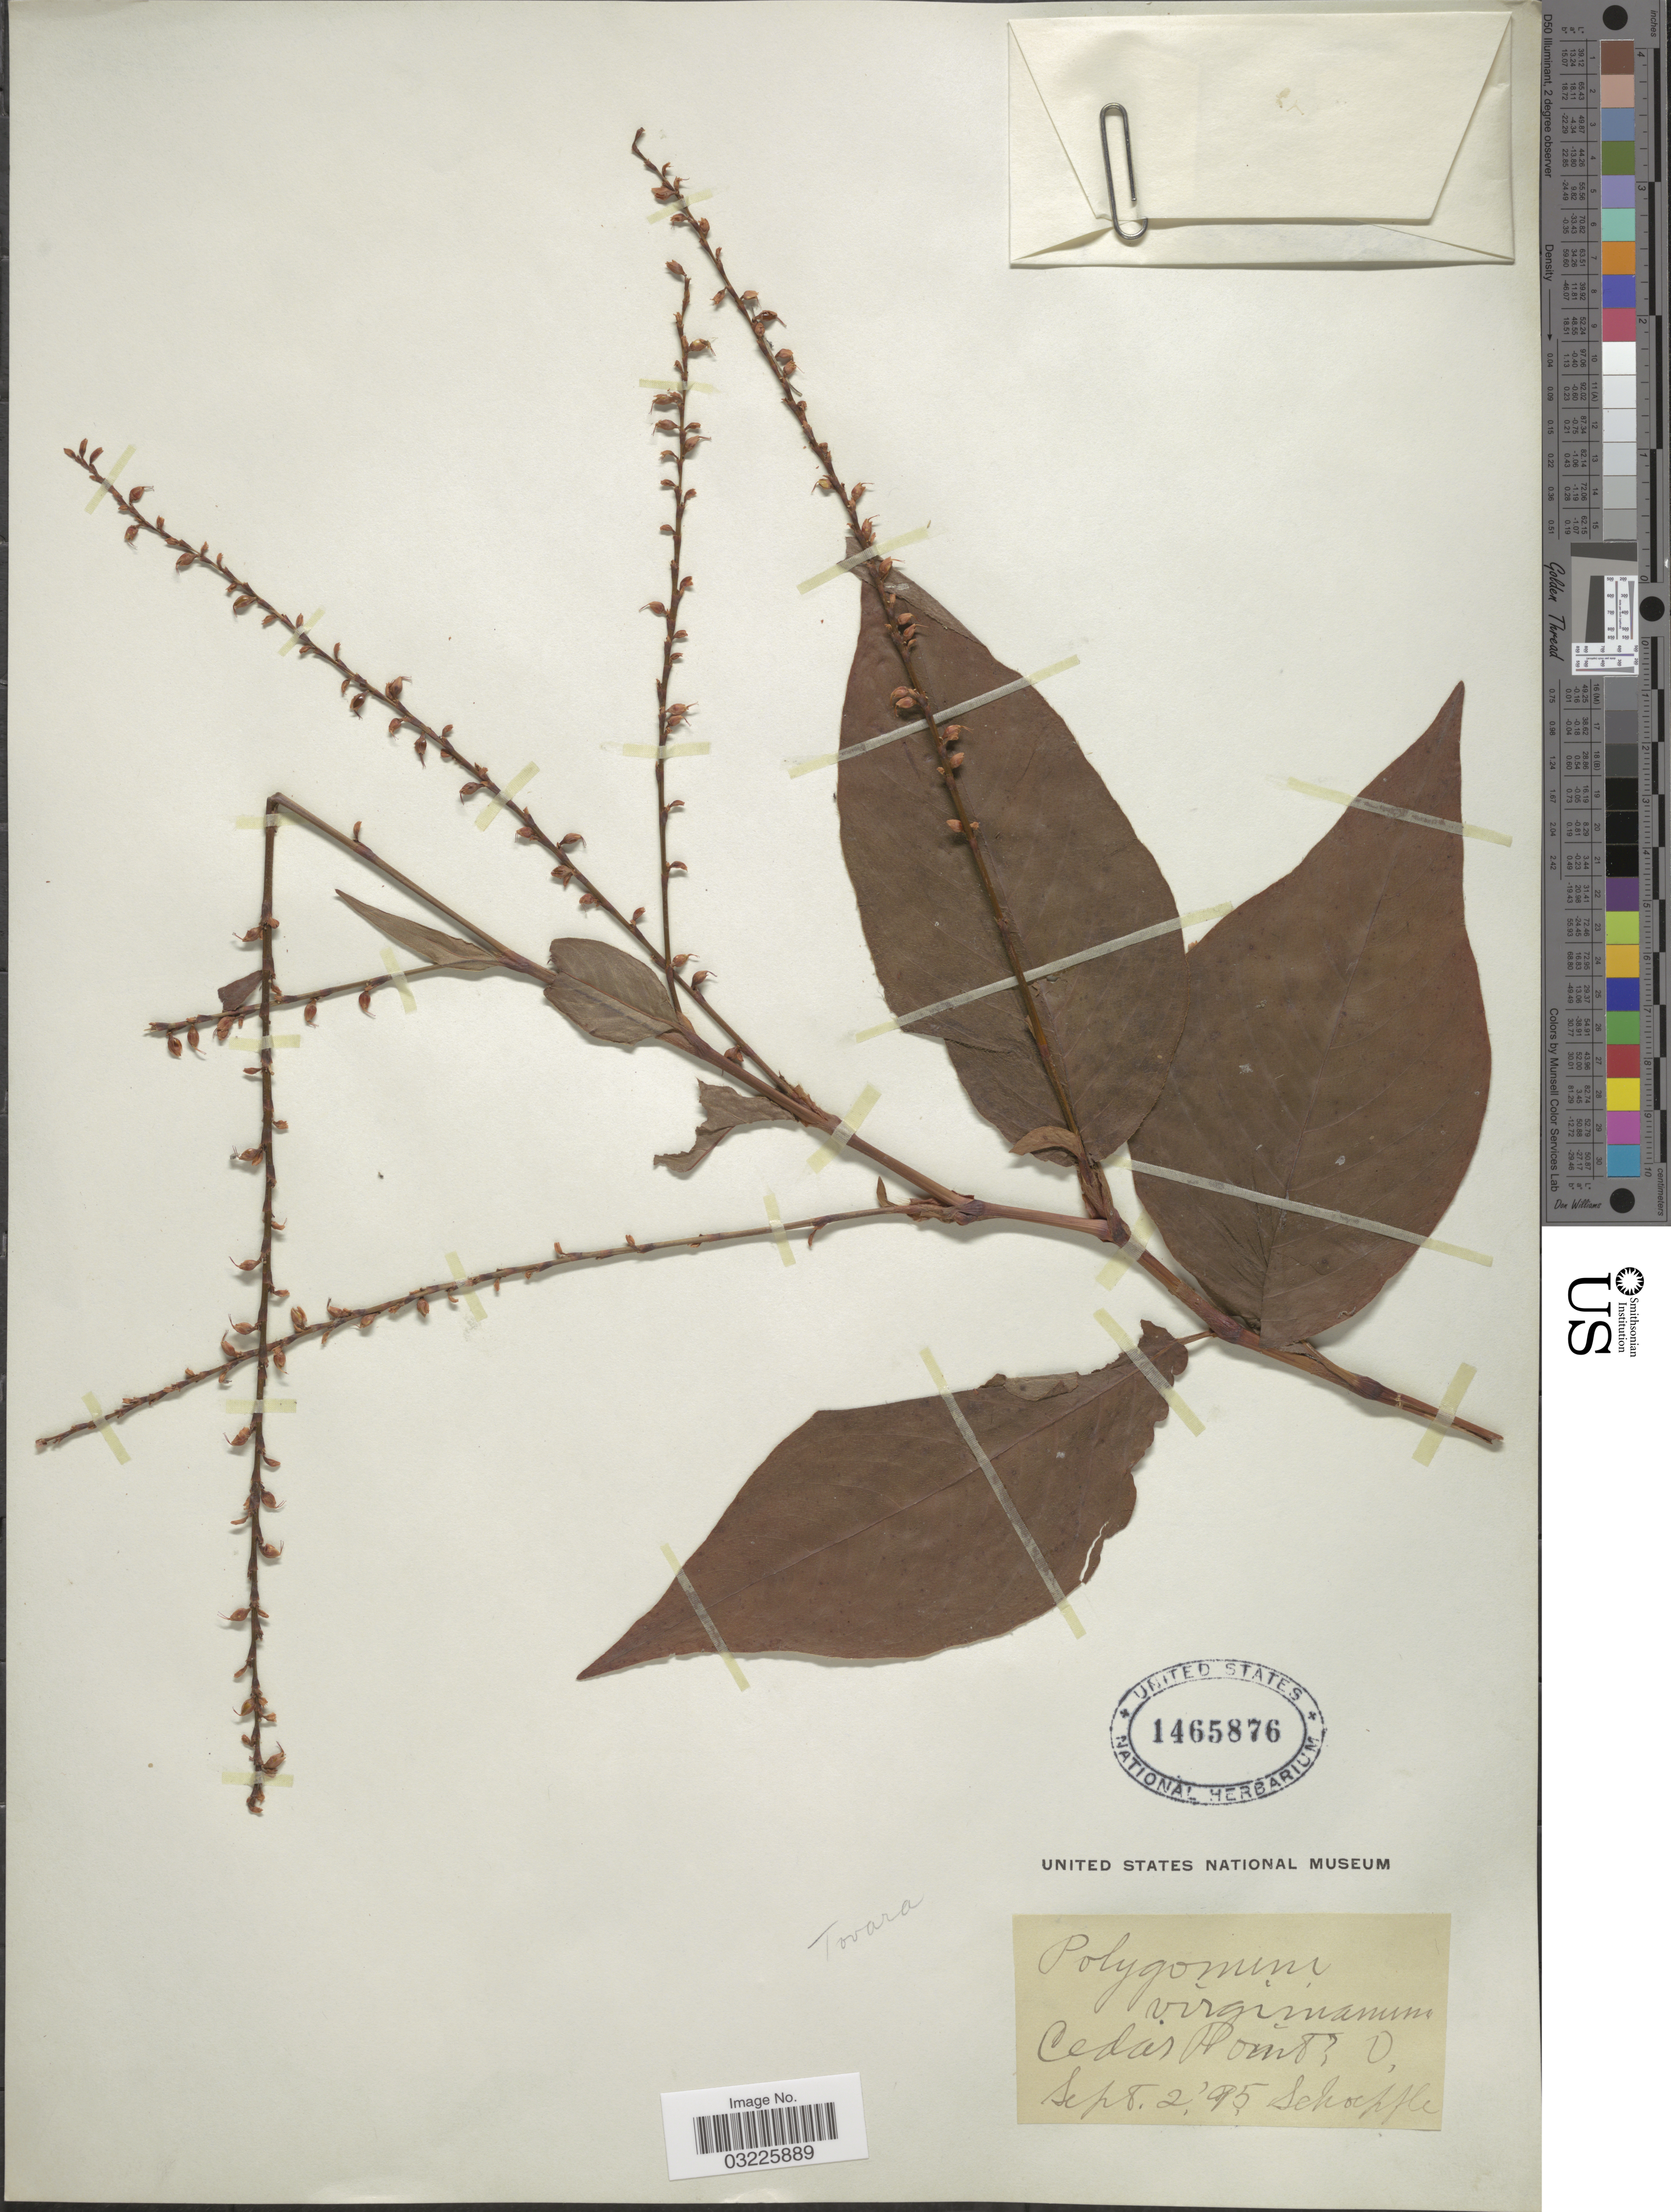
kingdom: Plantae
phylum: Tracheophyta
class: Magnoliopsida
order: Caryophyllales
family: Polygonaceae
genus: Persicaria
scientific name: Persicaria virginiana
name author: (L.) Gaertn.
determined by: Atha, D. E.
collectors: Schoepple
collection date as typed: Transcribed d/m/y: 2/9/95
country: United States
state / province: Ohio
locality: Cedar Point.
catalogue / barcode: US 1465876